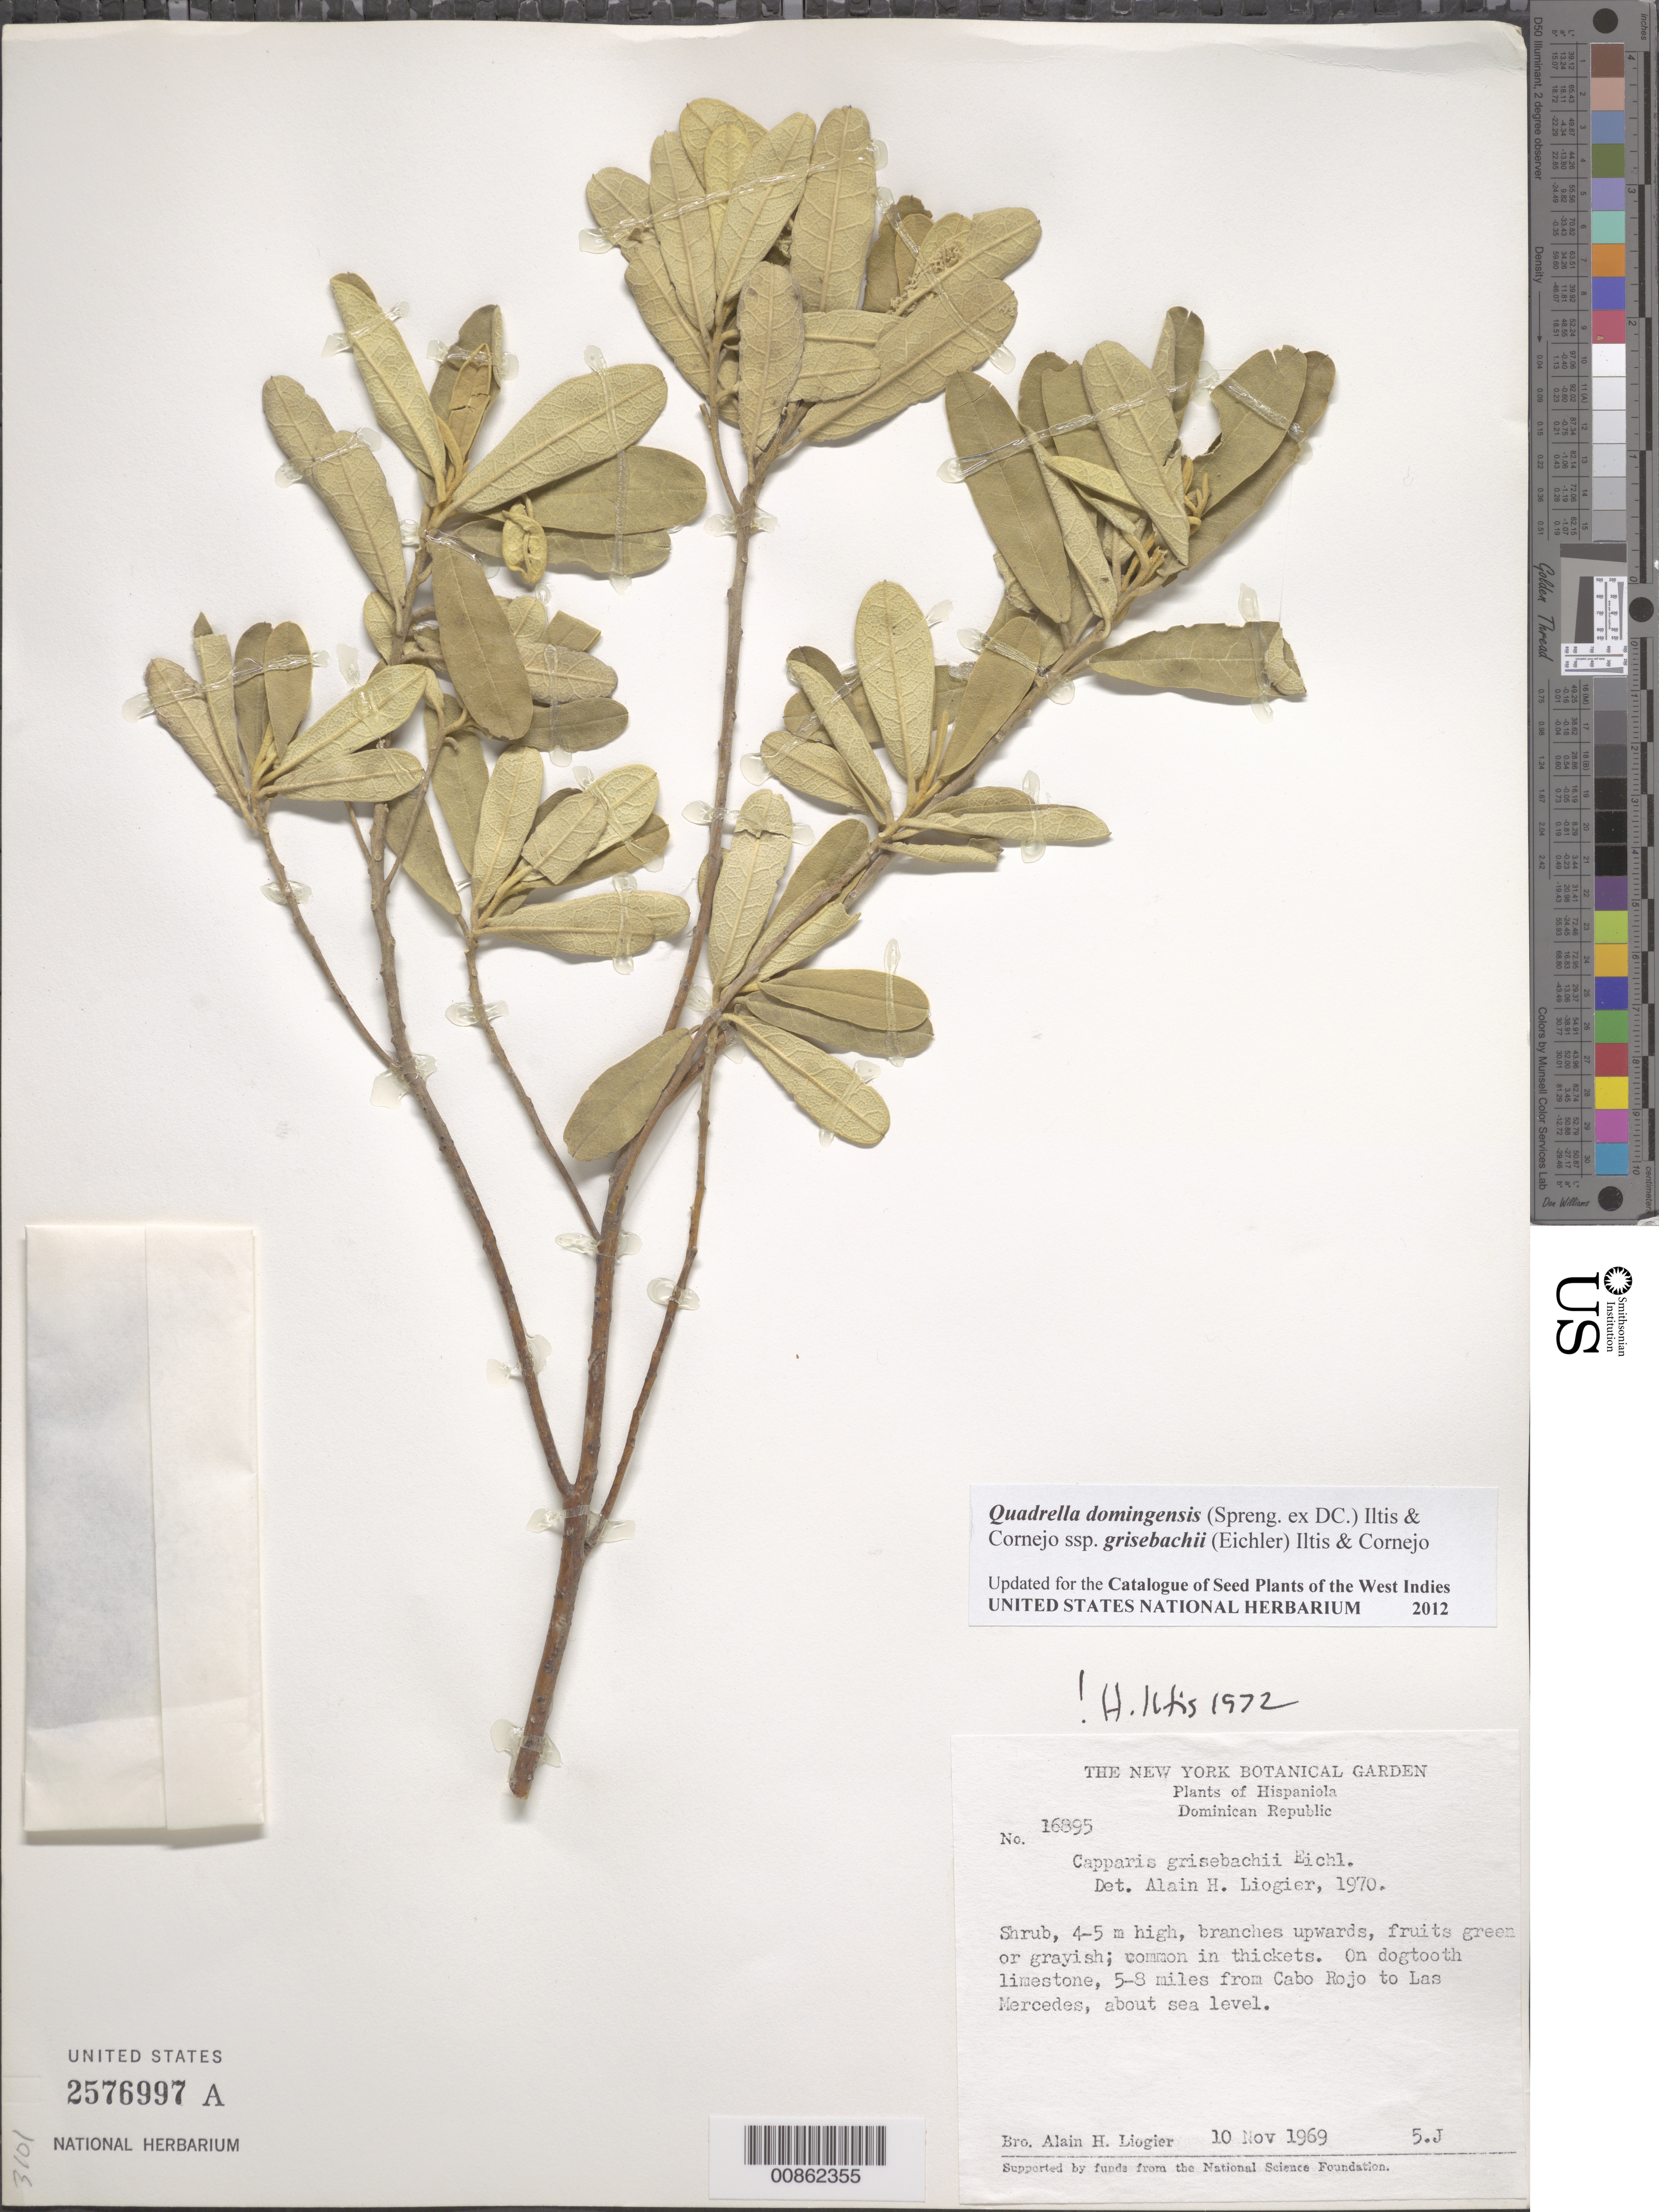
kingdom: Plantae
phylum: Tracheophyta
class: Magnoliopsida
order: Brassicales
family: Capparaceae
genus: Quadrella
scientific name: Quadrella domingensis subsp. grisebachii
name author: (Eichler) Cornejo & Iltis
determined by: Iltis, Hugh Hellmut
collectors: A. H. Liogier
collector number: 16895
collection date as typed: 10 Nov 1969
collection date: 1969-11-10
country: Dominican Republic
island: Hispaniola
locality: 5-8 miles from Cabo Rojo to Las Mercedes.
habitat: On dogtooth limestone. Common in thickets.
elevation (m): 0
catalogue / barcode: US 2576997A